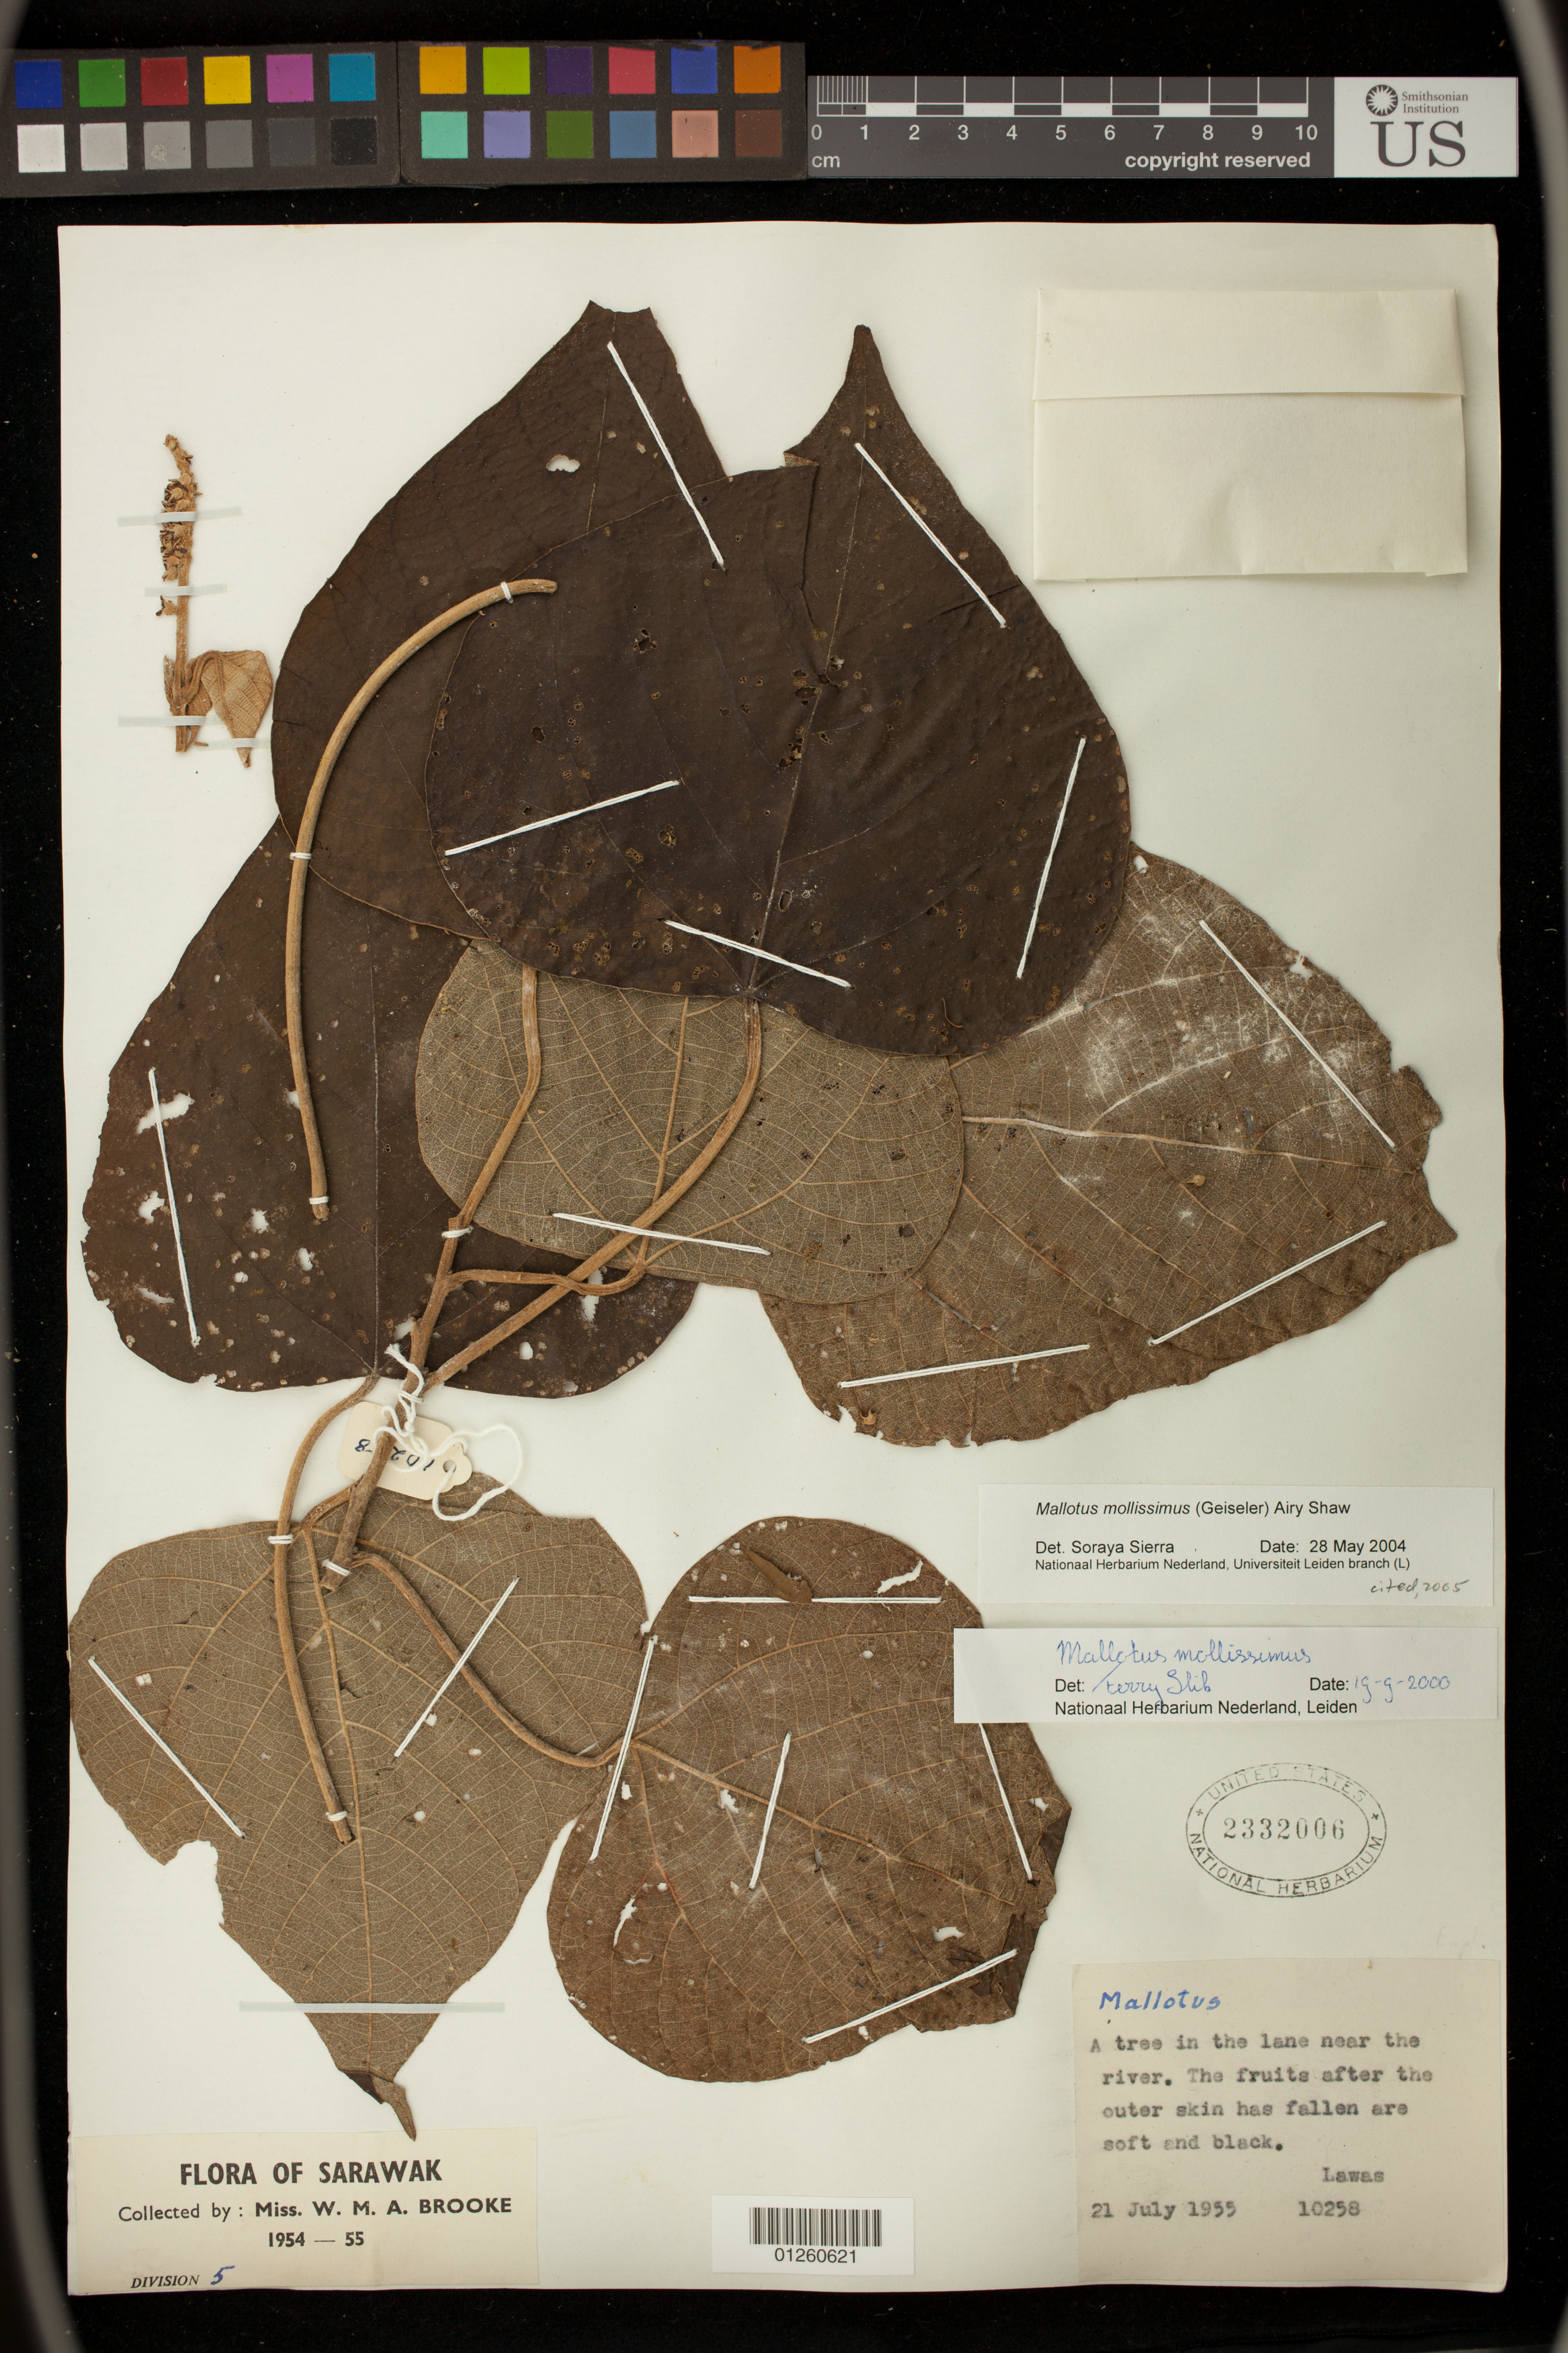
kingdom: Plantae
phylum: Tracheophyta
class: Magnoliopsida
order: Malpighiales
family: Euphorbiaceae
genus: Mallotus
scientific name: Mallotus mollissimus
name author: (Geiseler) Airy Shaw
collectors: W. Brooke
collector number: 10258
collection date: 1955-07-21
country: Malaysia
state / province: Sarawak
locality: Lawas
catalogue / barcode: US 2332006